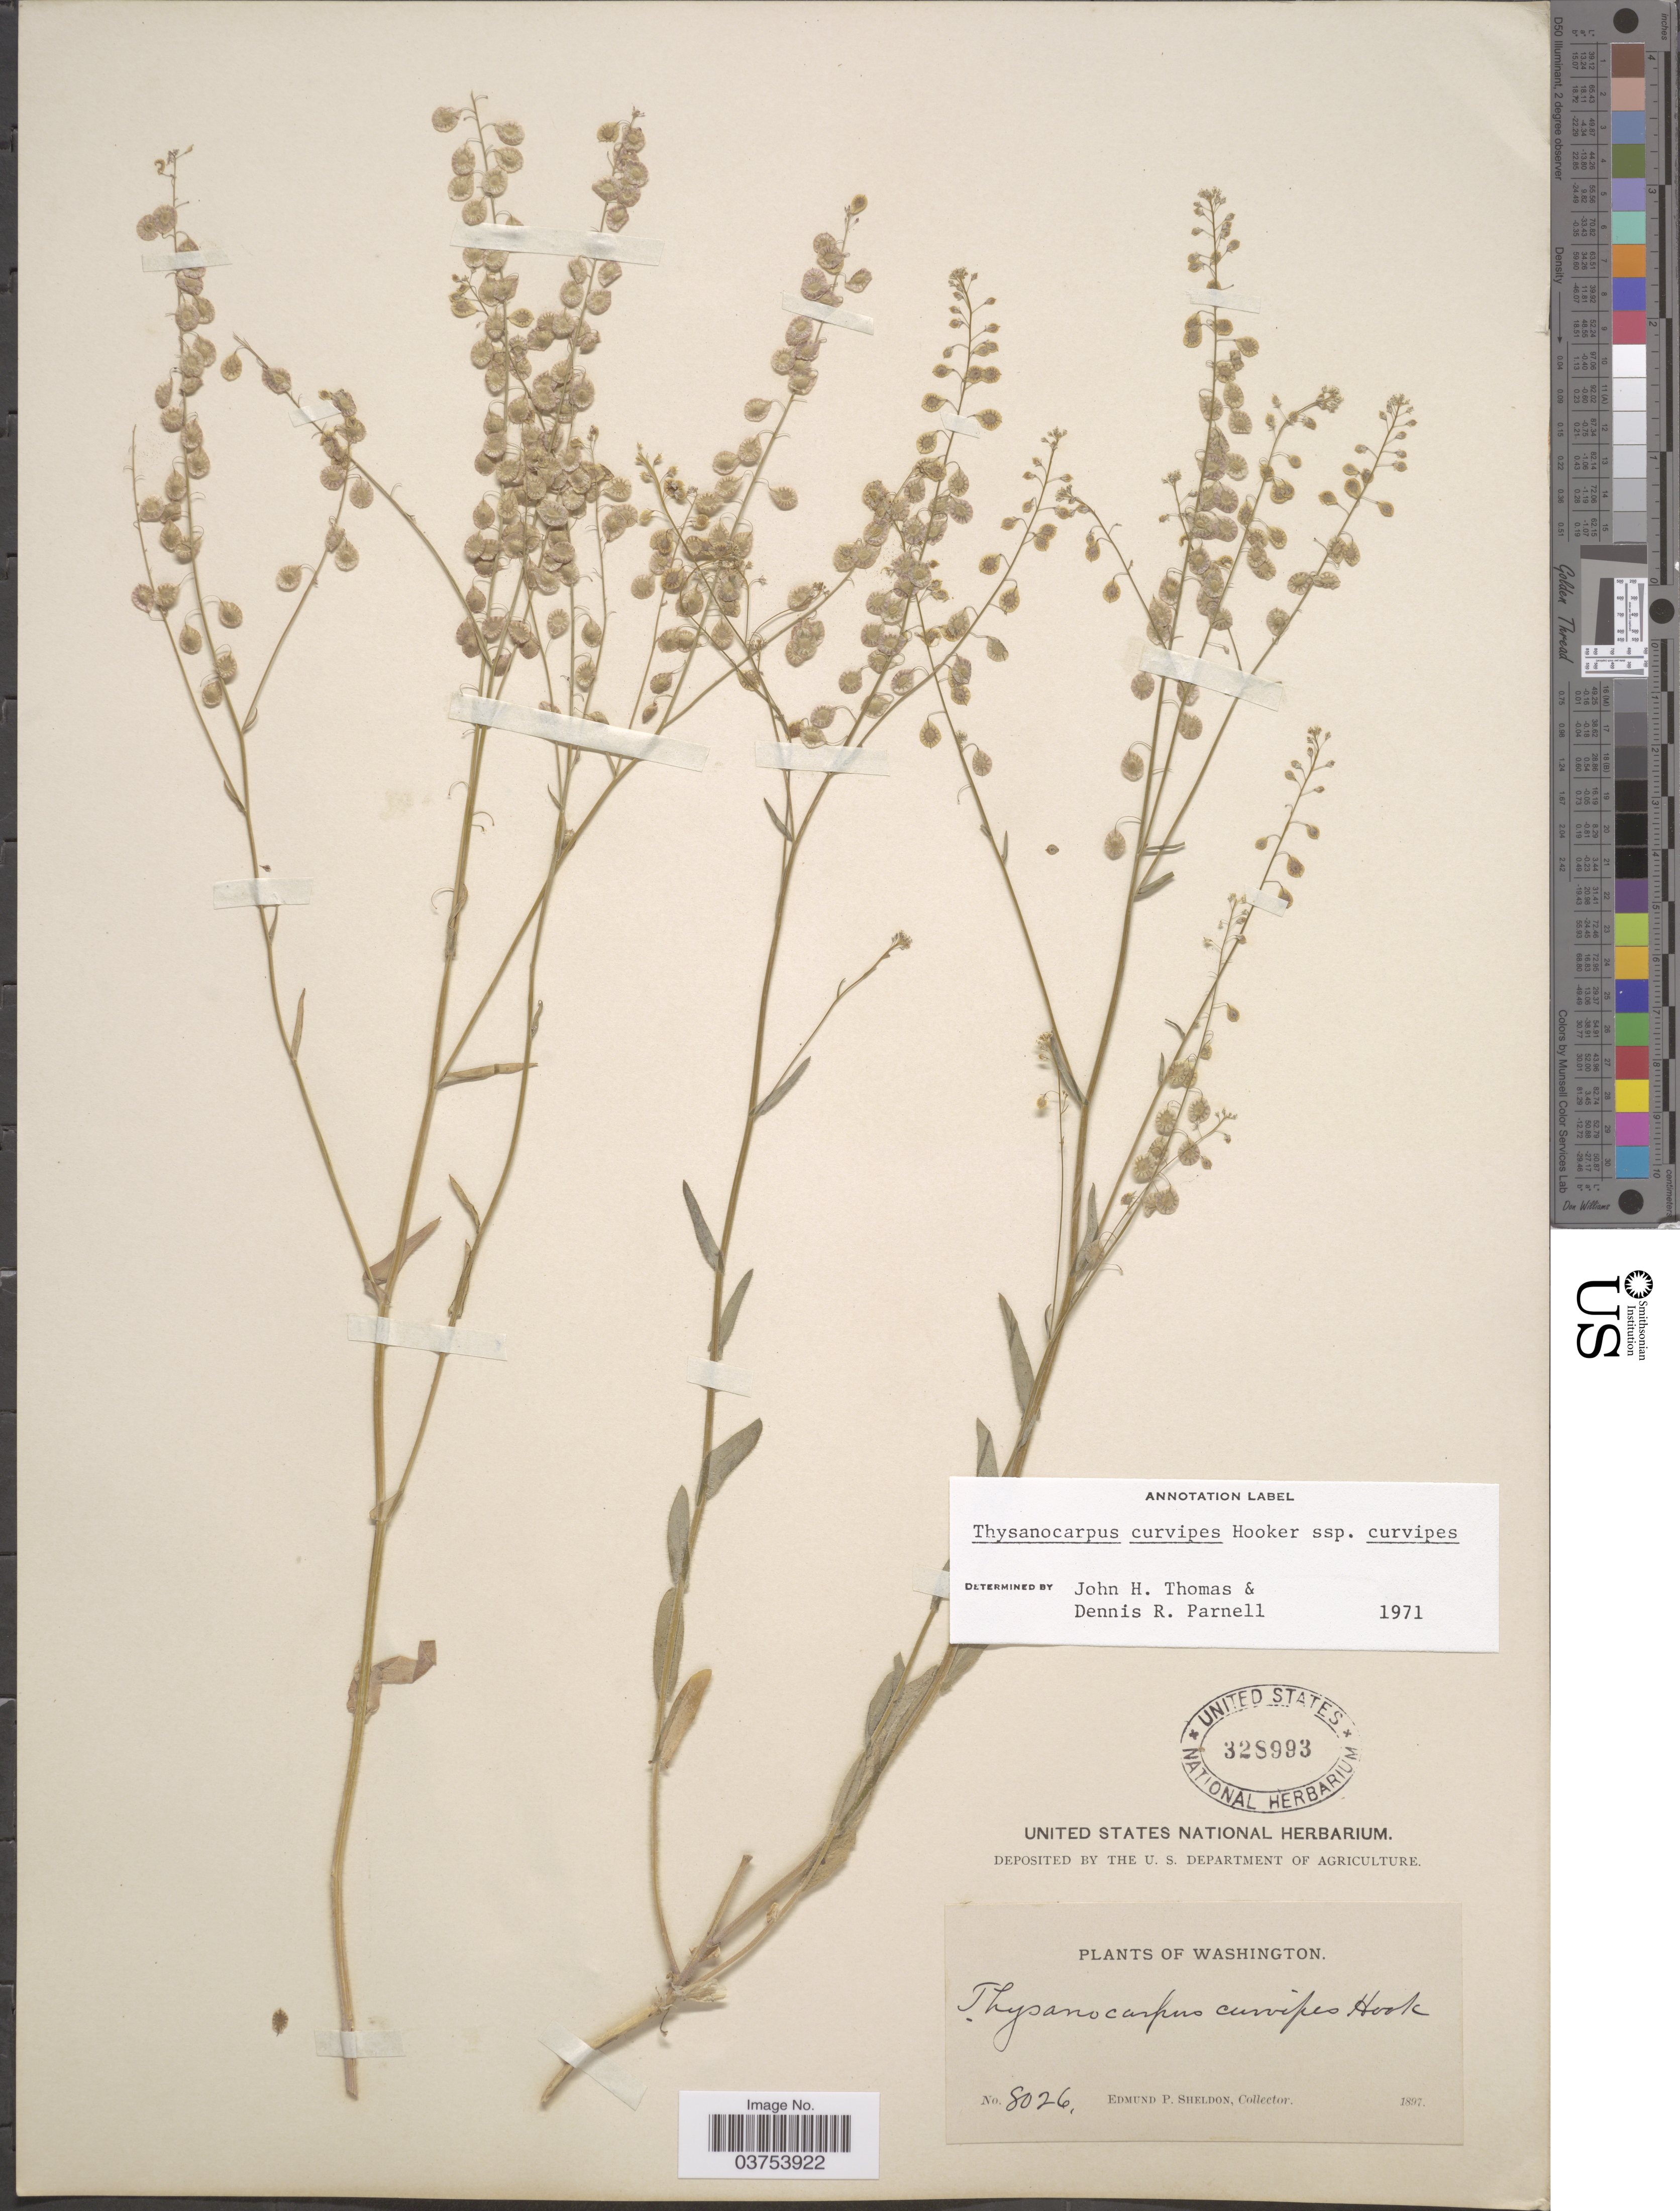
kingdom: Plantae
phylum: Tracheophyta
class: Magnoliopsida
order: Brassicales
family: Brassicaceae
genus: Thysanocarpus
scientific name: Thysanocarpus curvipes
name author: Hook.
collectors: E. P. Sheldon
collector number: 8026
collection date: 1897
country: United States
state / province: Washington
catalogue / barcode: US 328993